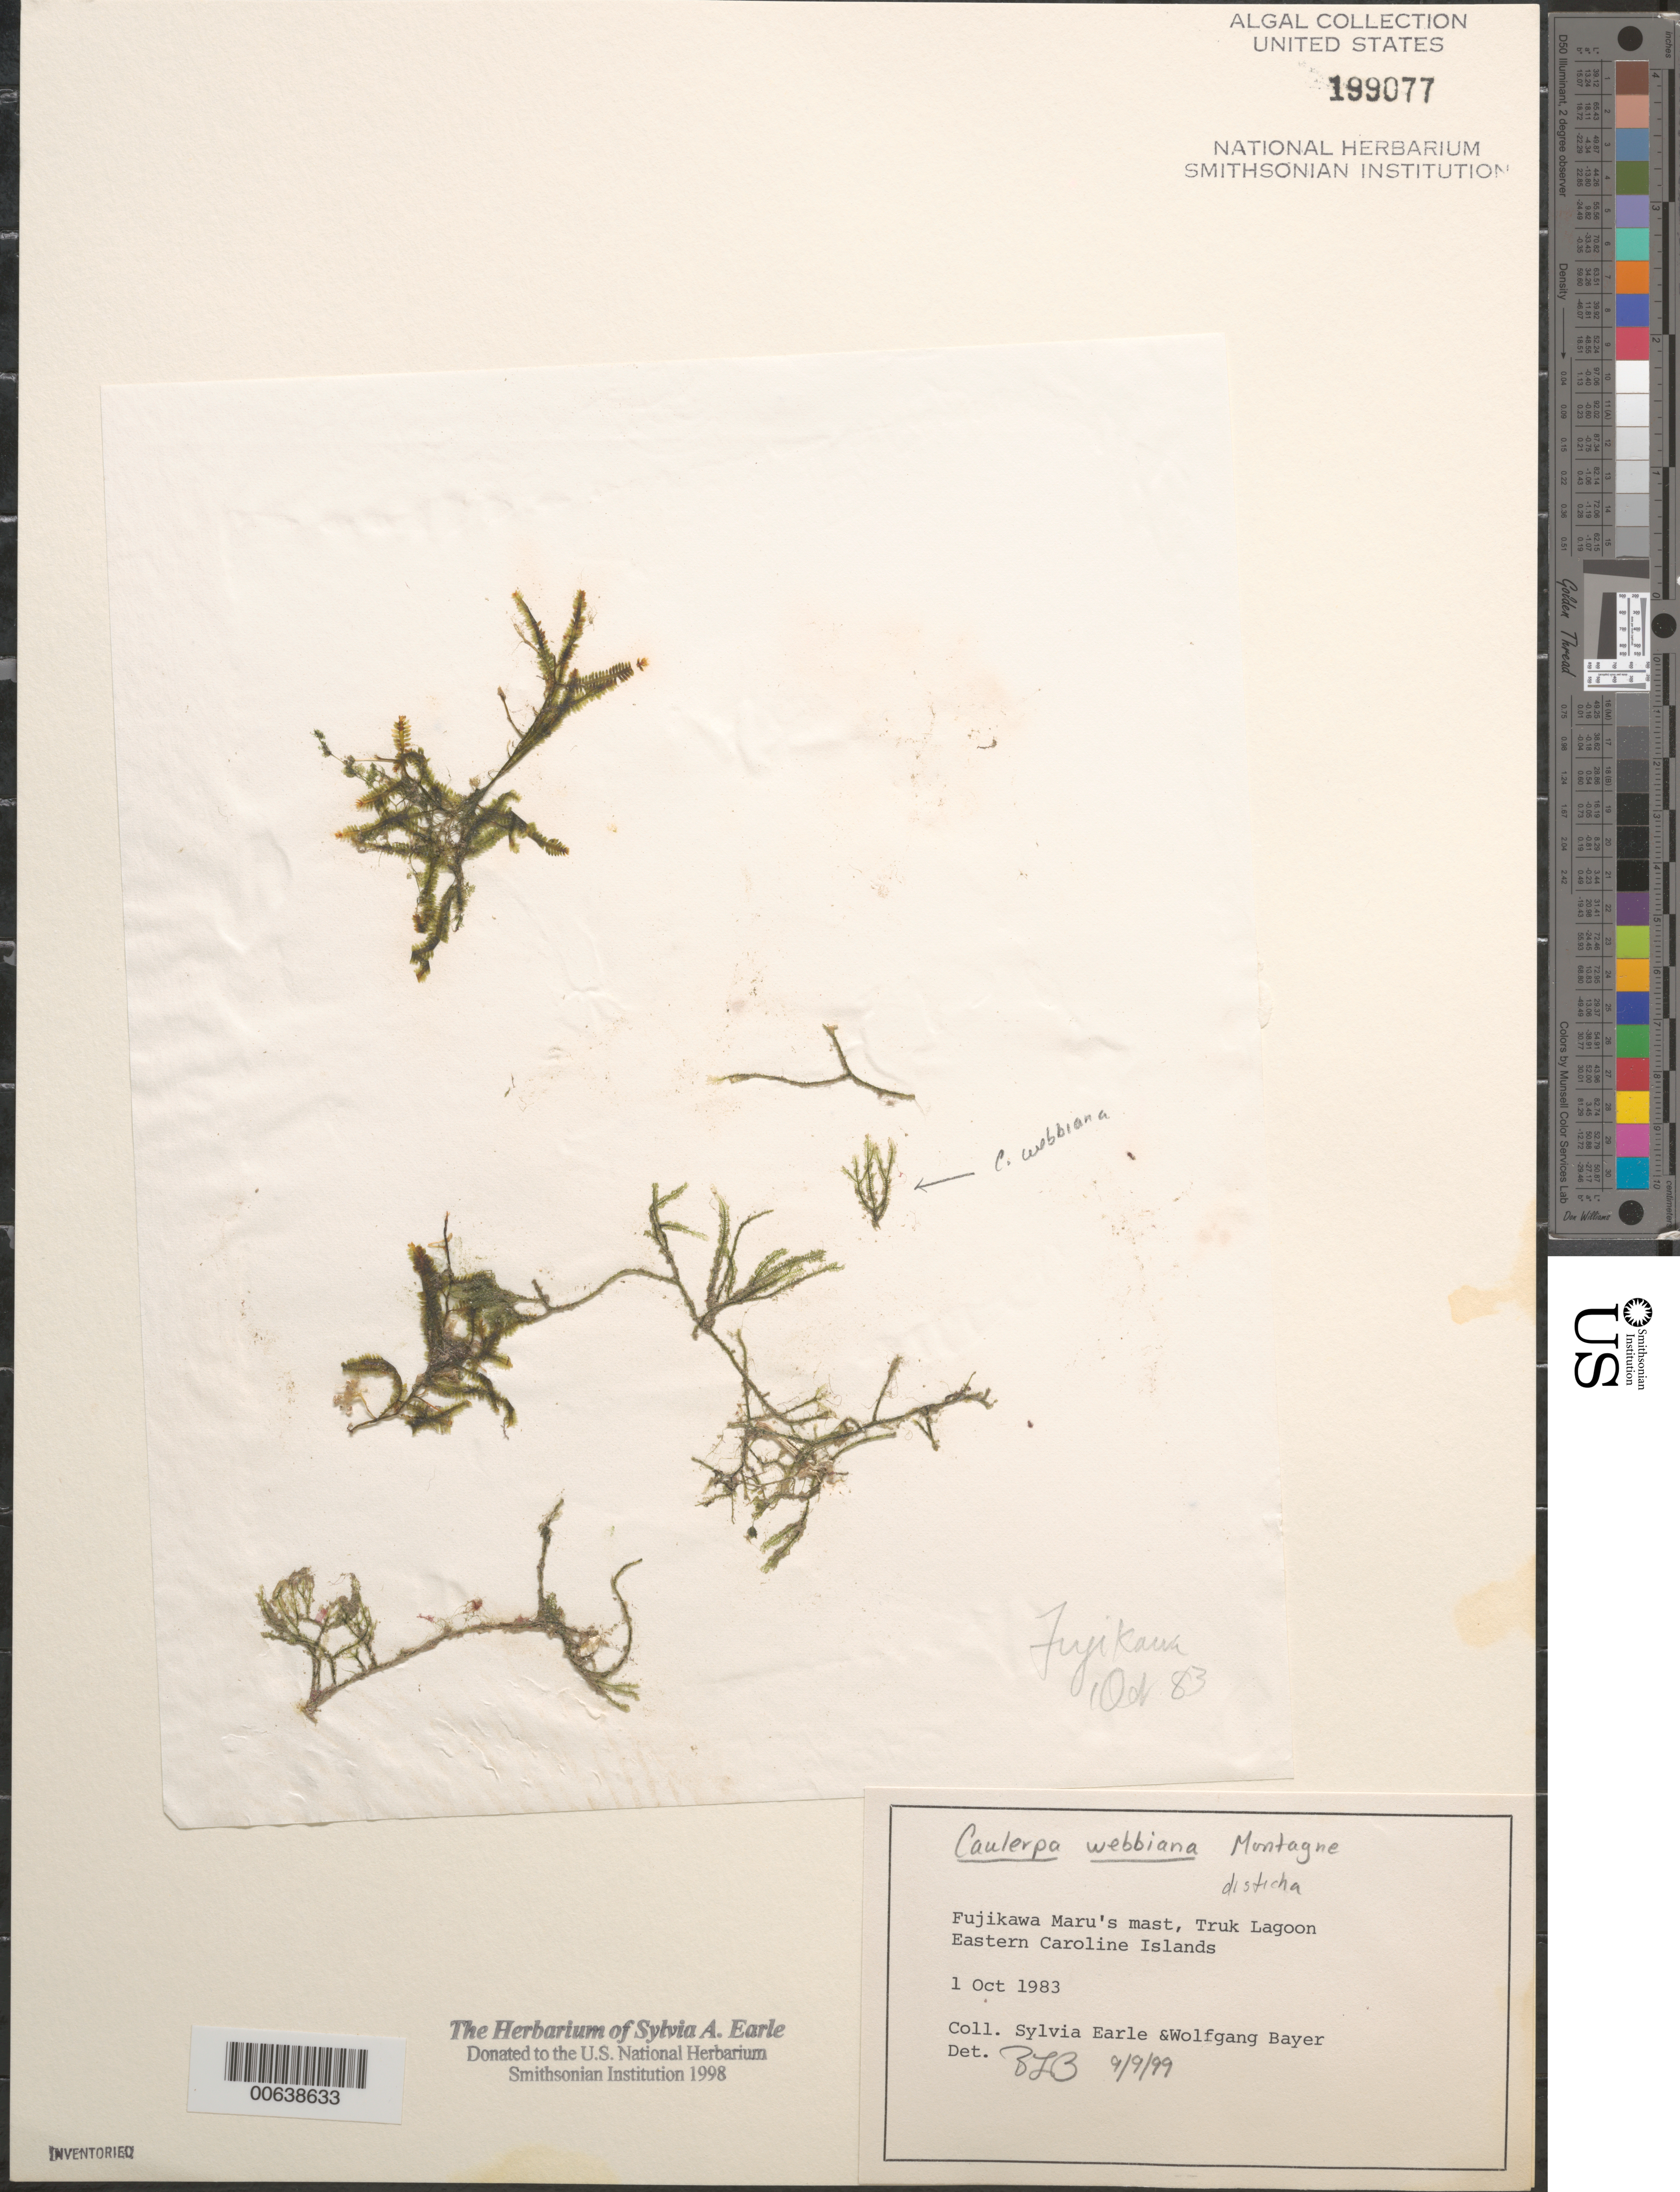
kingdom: Plantae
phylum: Chlorophyta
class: Ulvophyceae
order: Bryopsidales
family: Caulerpaceae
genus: Caulerpa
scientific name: Caulerpa webbiana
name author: Mont.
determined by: Brooks, B. L., (BOT), Smithsonian Institution - National Museum of Natural History (UNITED STATES)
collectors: S. A. Earle & W. Bayer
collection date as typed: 01 Oct 1983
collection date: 1983-10-01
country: Micronesia, Federated States of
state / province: Truk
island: Truk (Chuuk) Is.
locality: Chuuk Lagoon [Truk Lagoon], Fujikawa Maru mast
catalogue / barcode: US 199077